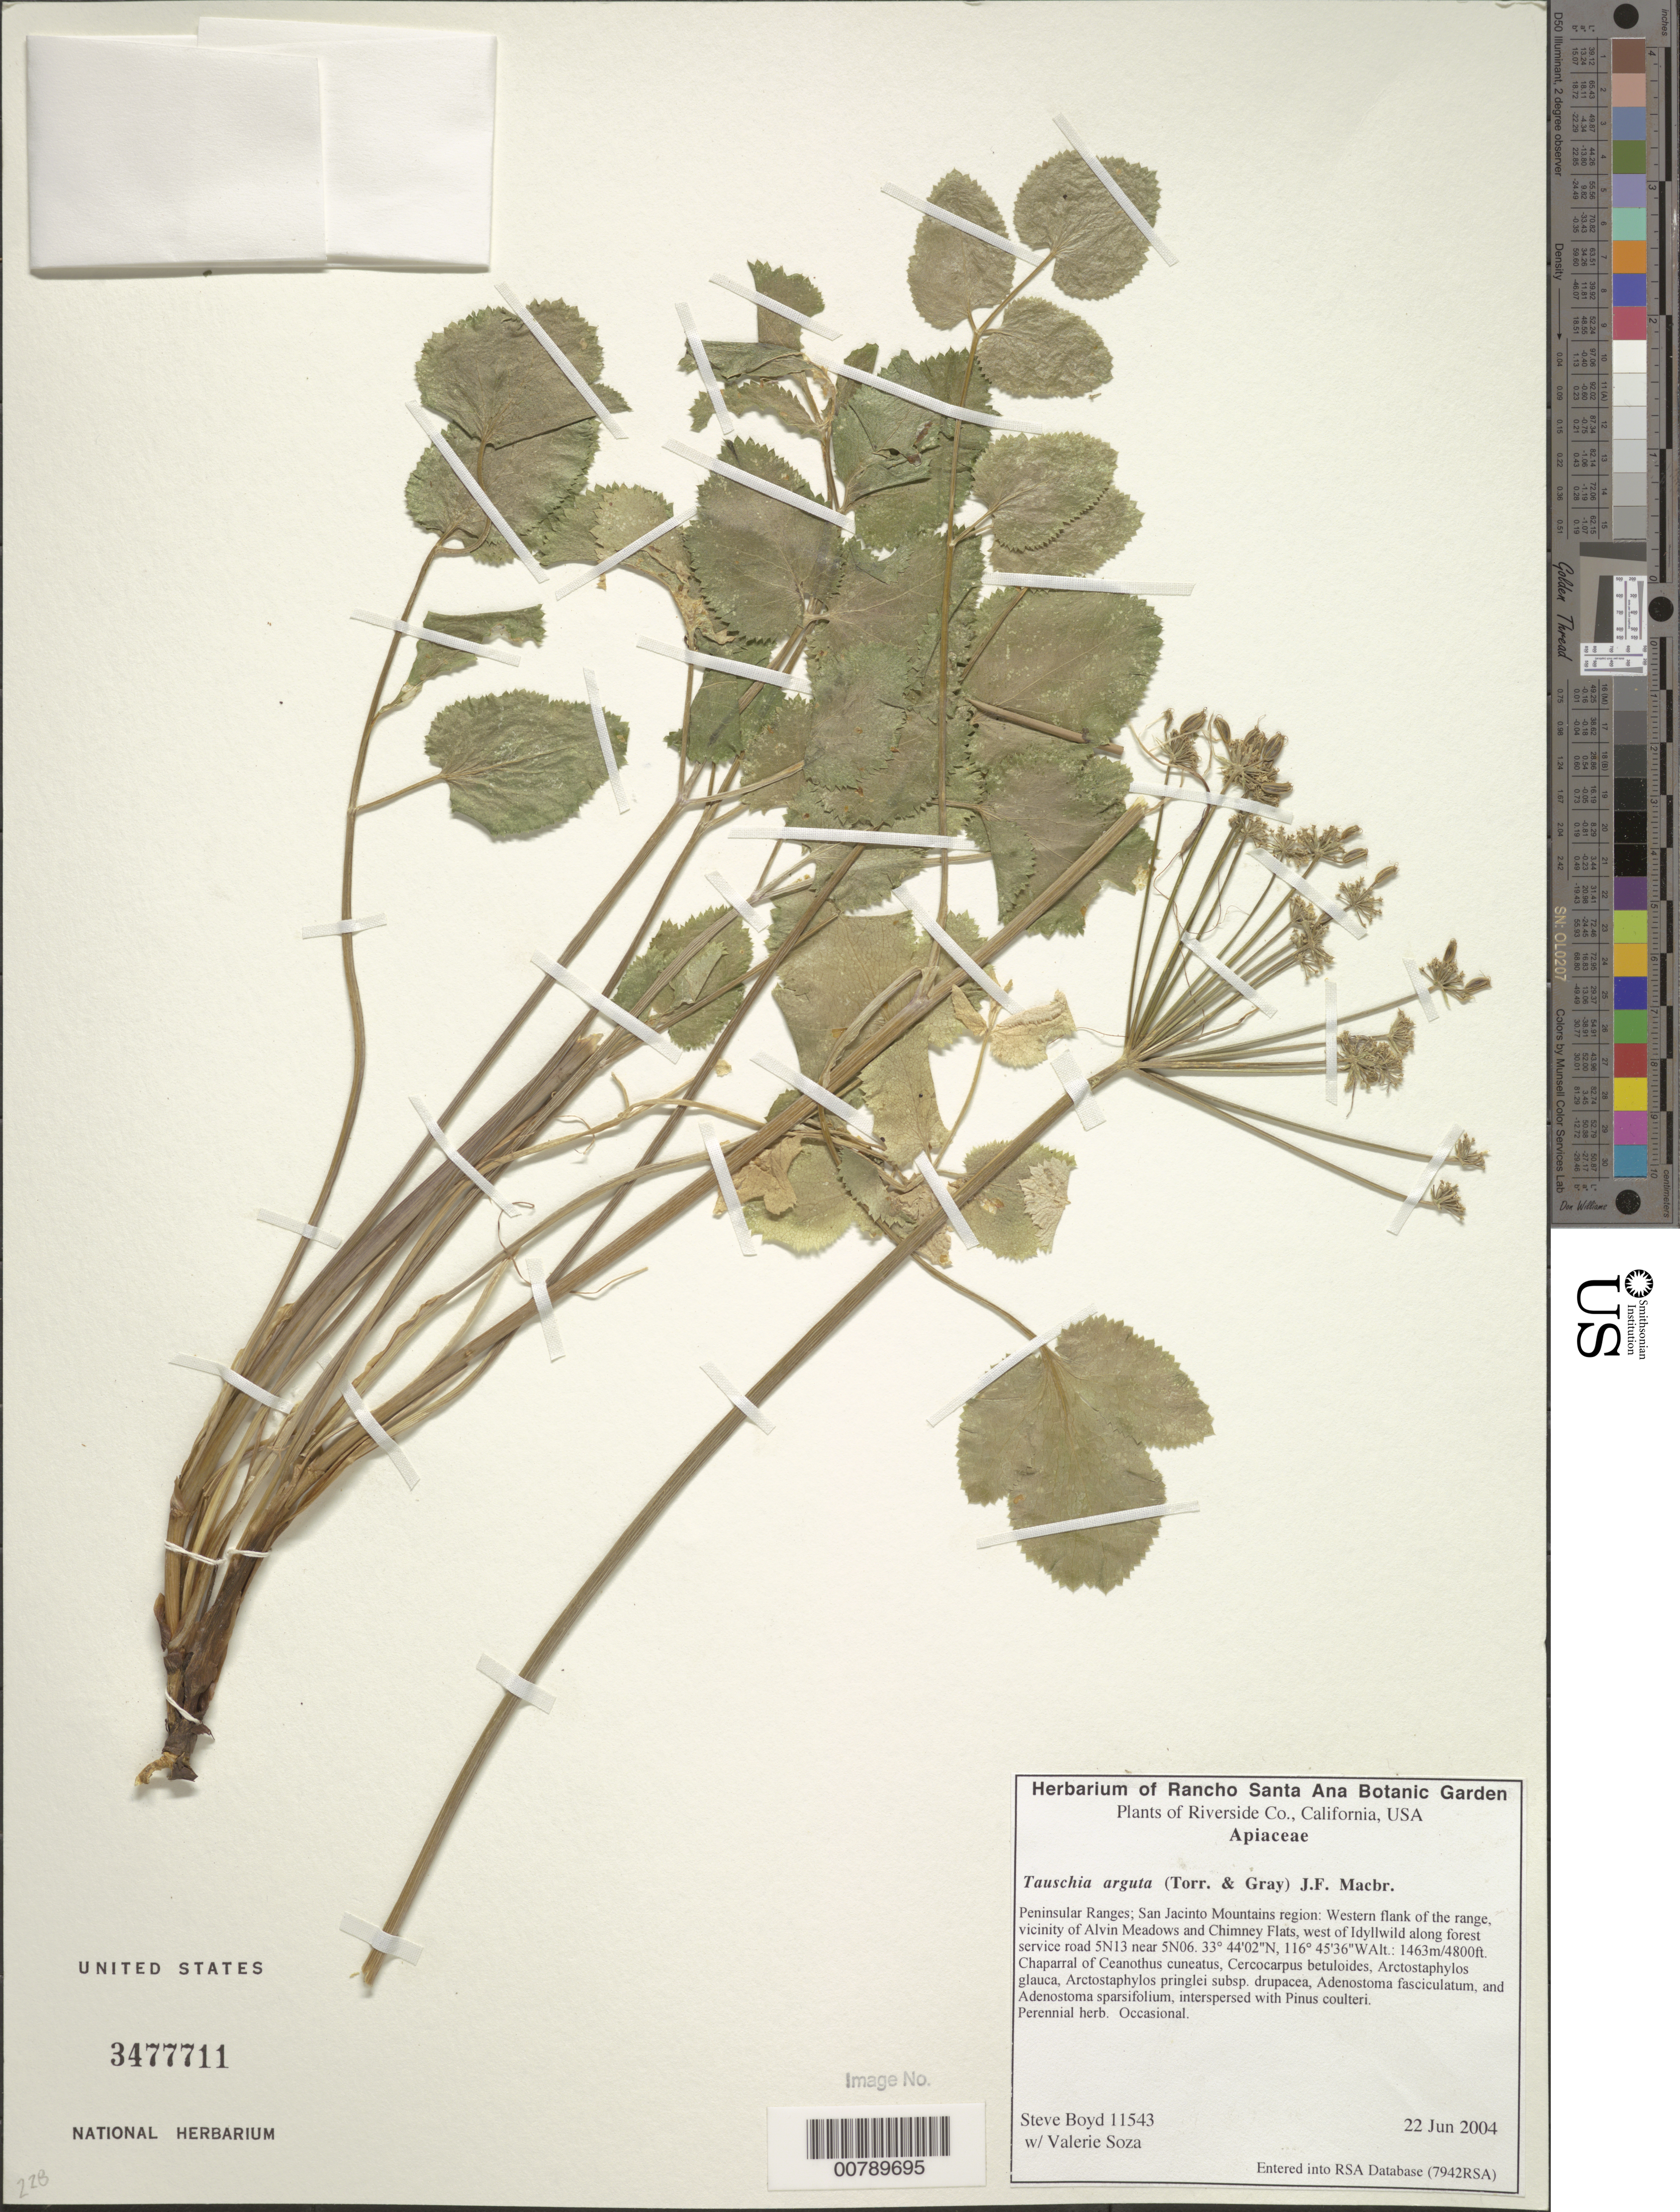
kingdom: Plantae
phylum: Tracheophyta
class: Magnoliopsida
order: Apiales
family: Apiaceae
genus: Tauschia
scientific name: Tauschia arguta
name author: (Torr.) J.F. Macbr.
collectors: S. Boyd & V. Soza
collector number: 11543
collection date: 2004-06-22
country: United States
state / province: California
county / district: Riverside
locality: Riverside Co., USA. Peninsular Ranges; San Jacinto Mountains region: Western flank of the range, vicinity of Alvin Meadows and Chimney Flats, west of Idyllwild along forest service road 5N13 near 5N06.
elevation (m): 1463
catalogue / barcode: US 3477711